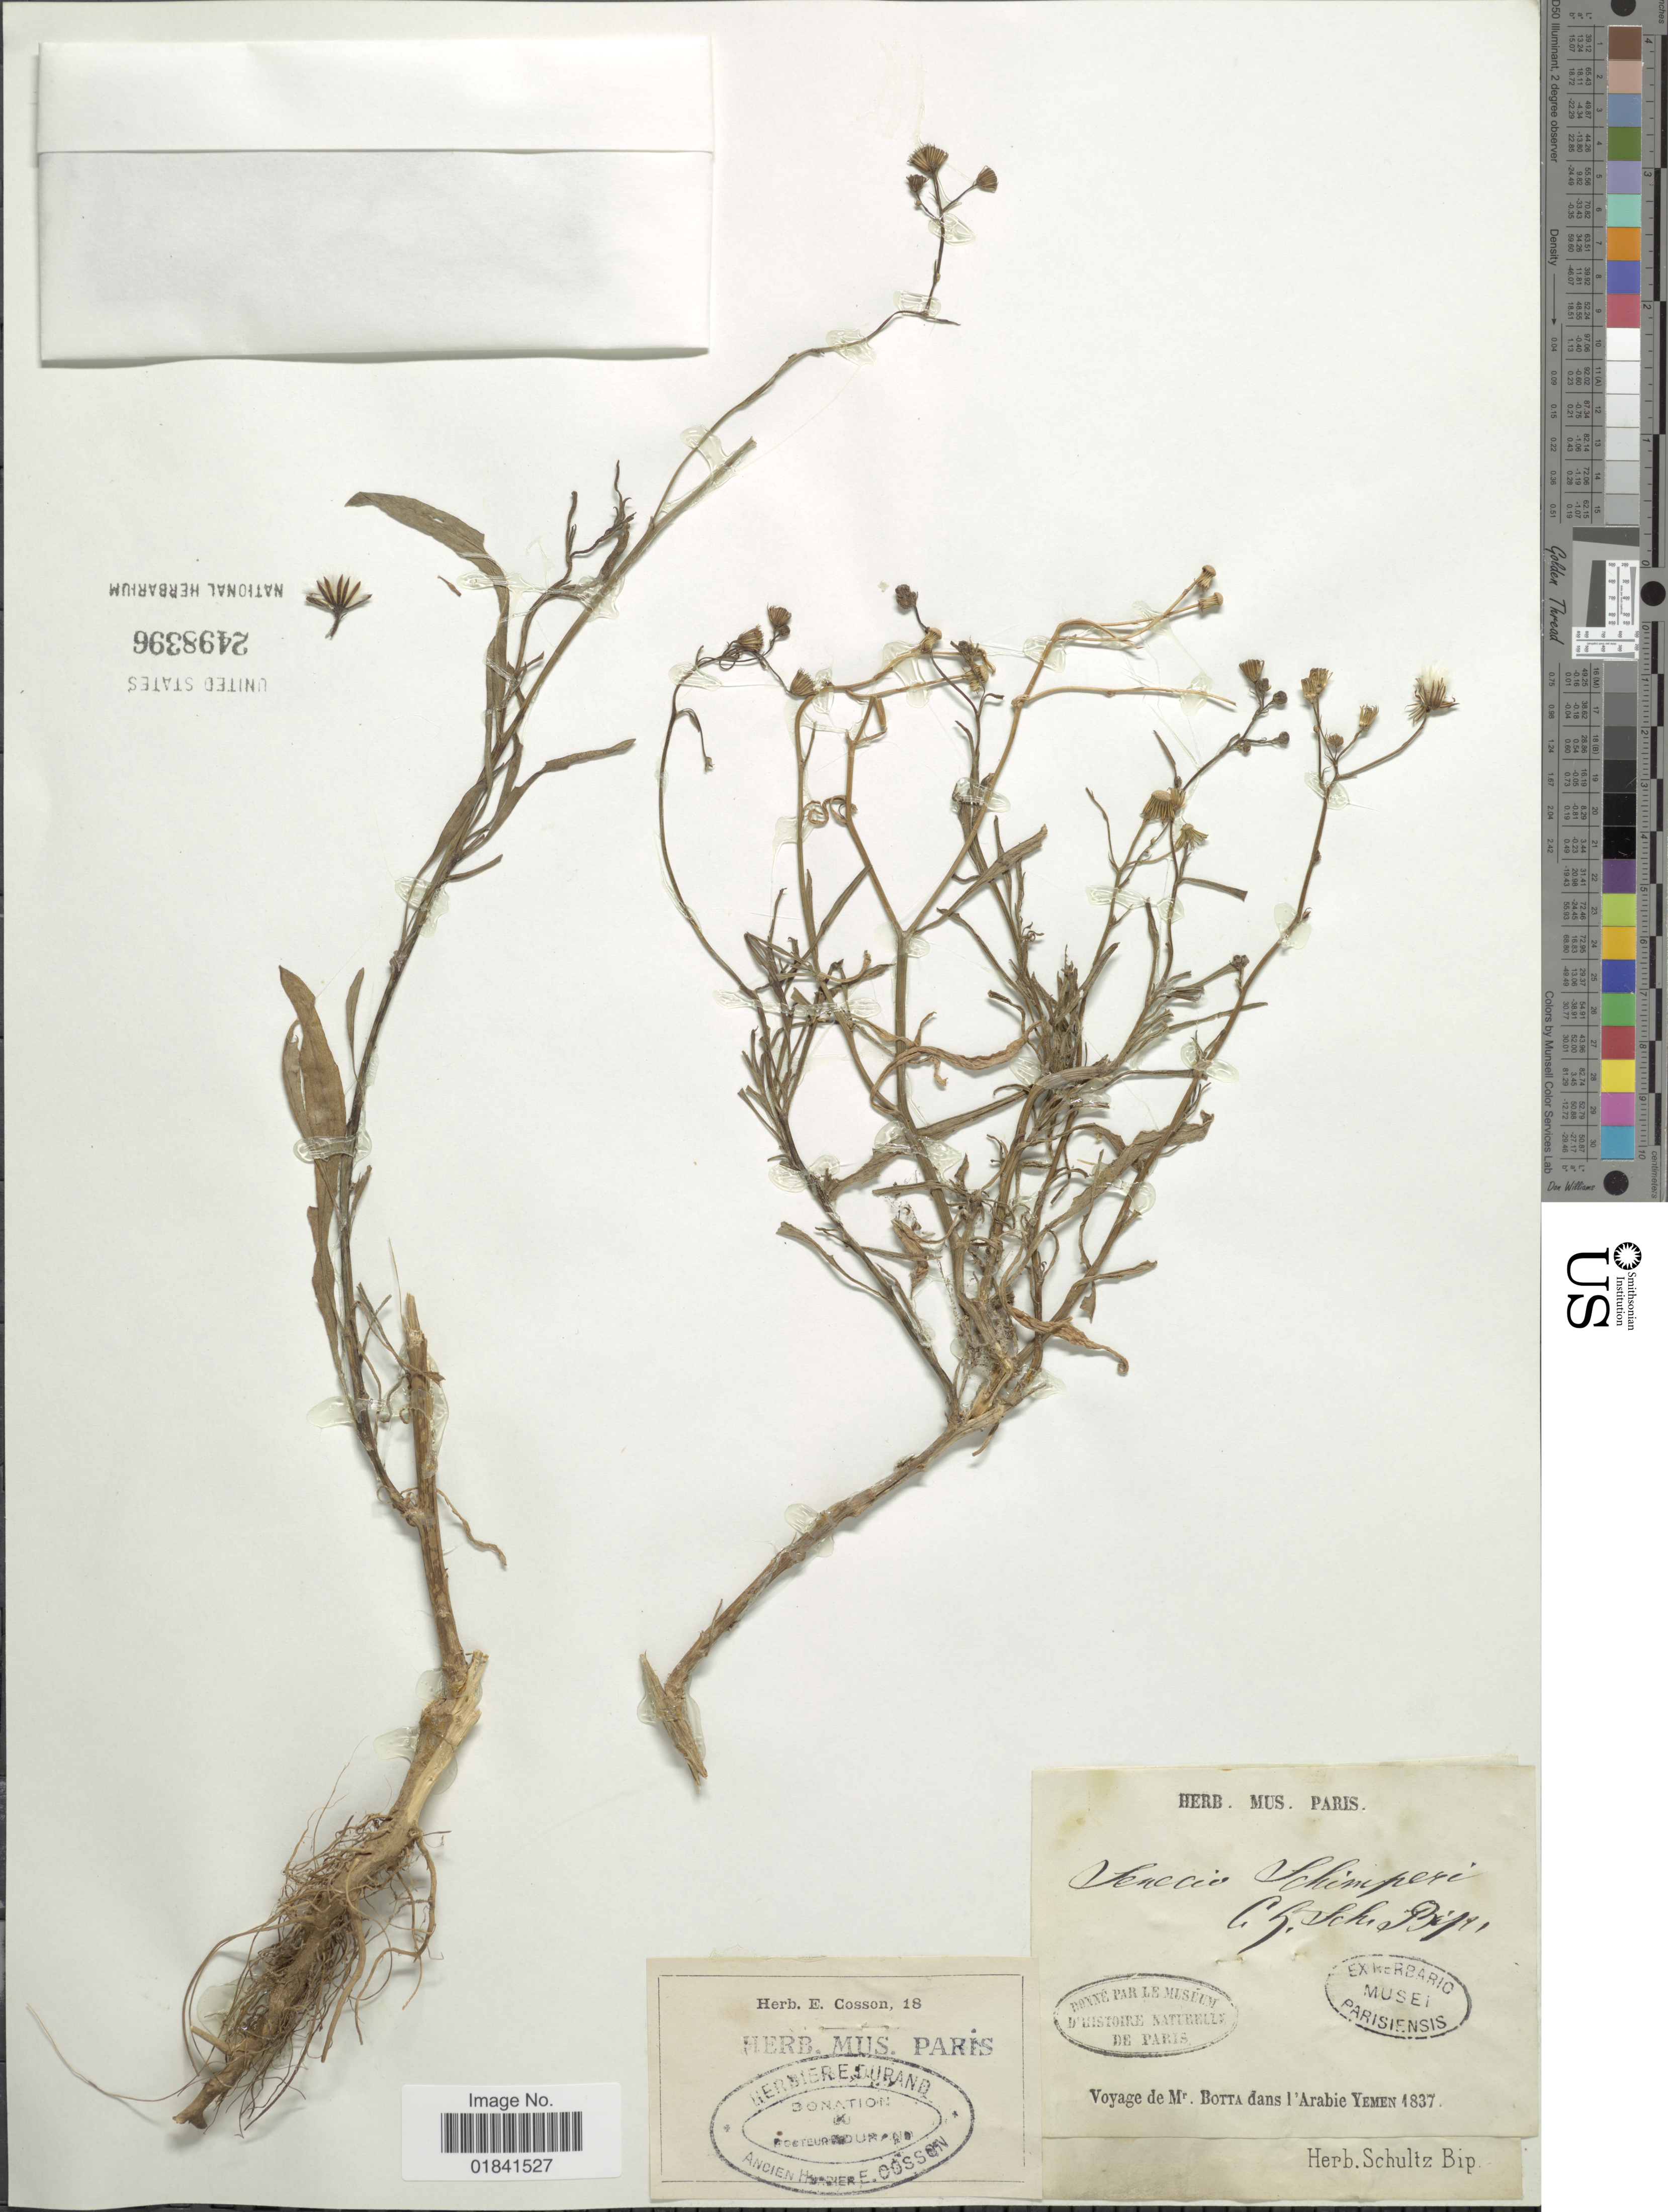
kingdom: Plantae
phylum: Tracheophyta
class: Magnoliopsida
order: Asterales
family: Asteraceae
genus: Senecio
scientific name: Senecio schimperi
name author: Sch. Bip.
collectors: M. Botta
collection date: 1837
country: Yemen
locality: Dans l' Arabie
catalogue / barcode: US 3498369